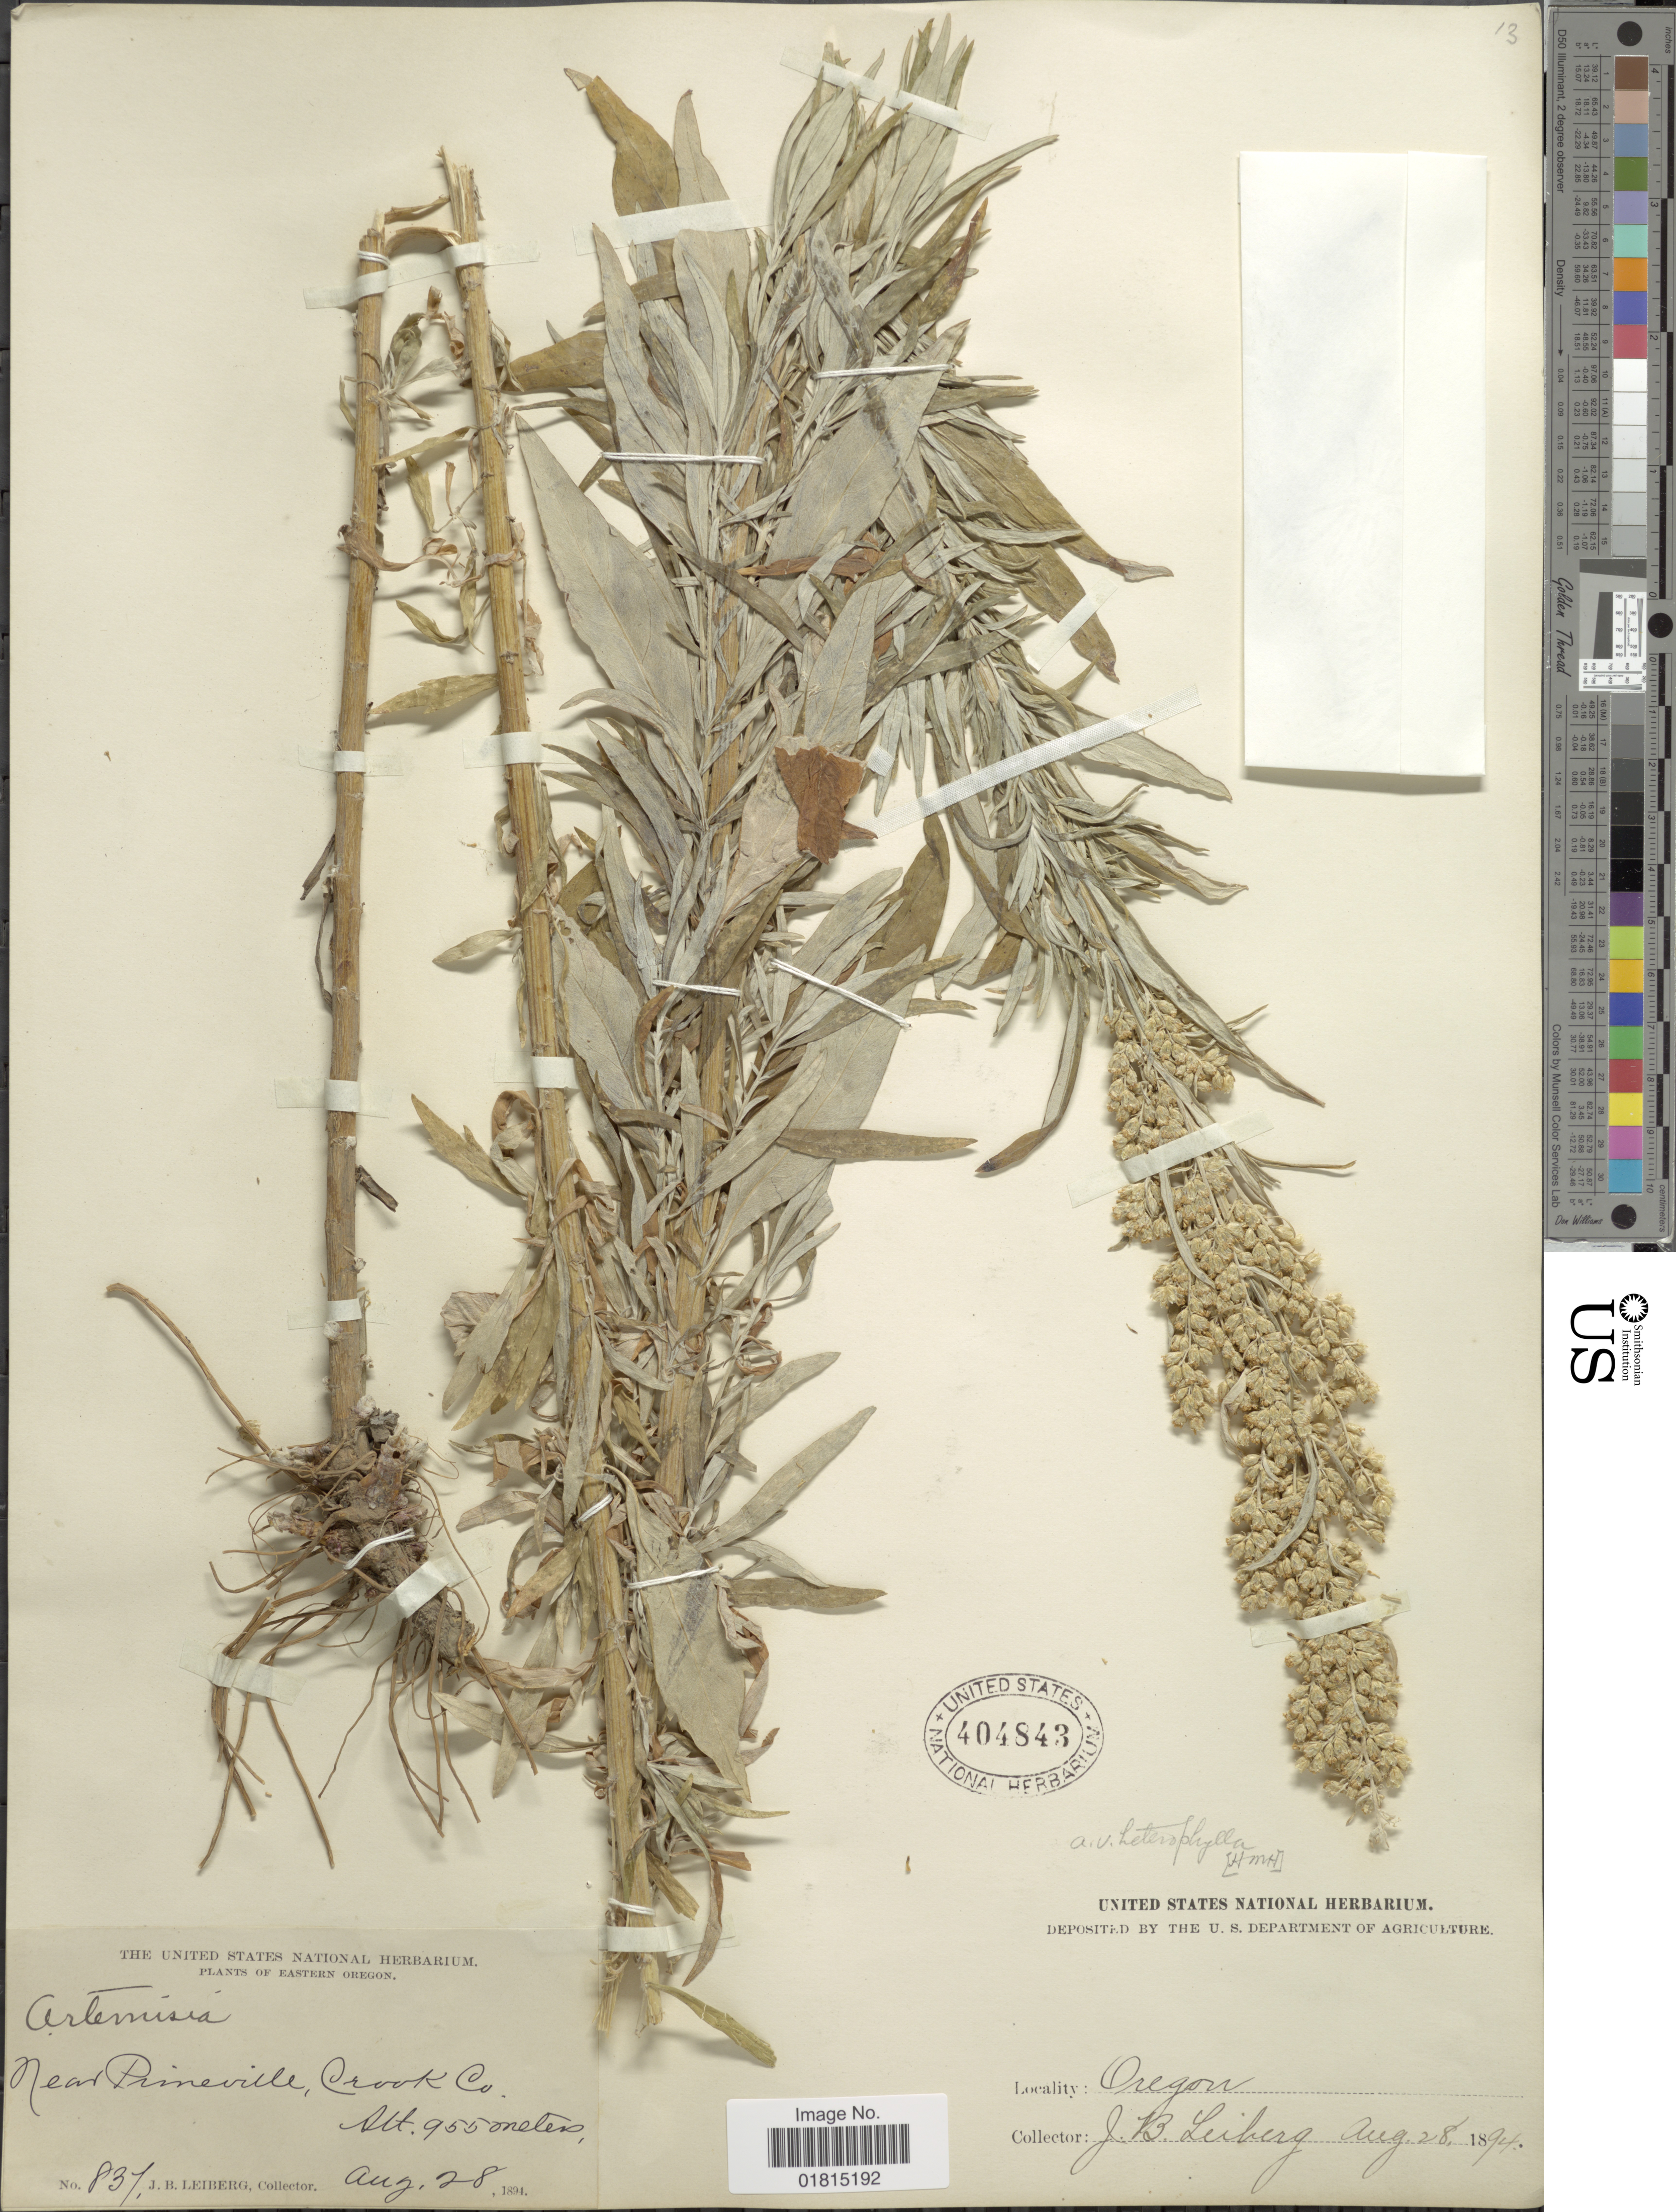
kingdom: Plantae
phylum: Tracheophyta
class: Magnoliopsida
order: Asterales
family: Asteraceae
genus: Artemisia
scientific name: Artemisia douglasiana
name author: Besser ex Hook.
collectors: J. B. Leiberg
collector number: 837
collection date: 1894-08-28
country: United States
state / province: Oregon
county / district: Crook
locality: Eastern Oregon. Near Prineville, Crook Co.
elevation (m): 955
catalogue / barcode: US 404843